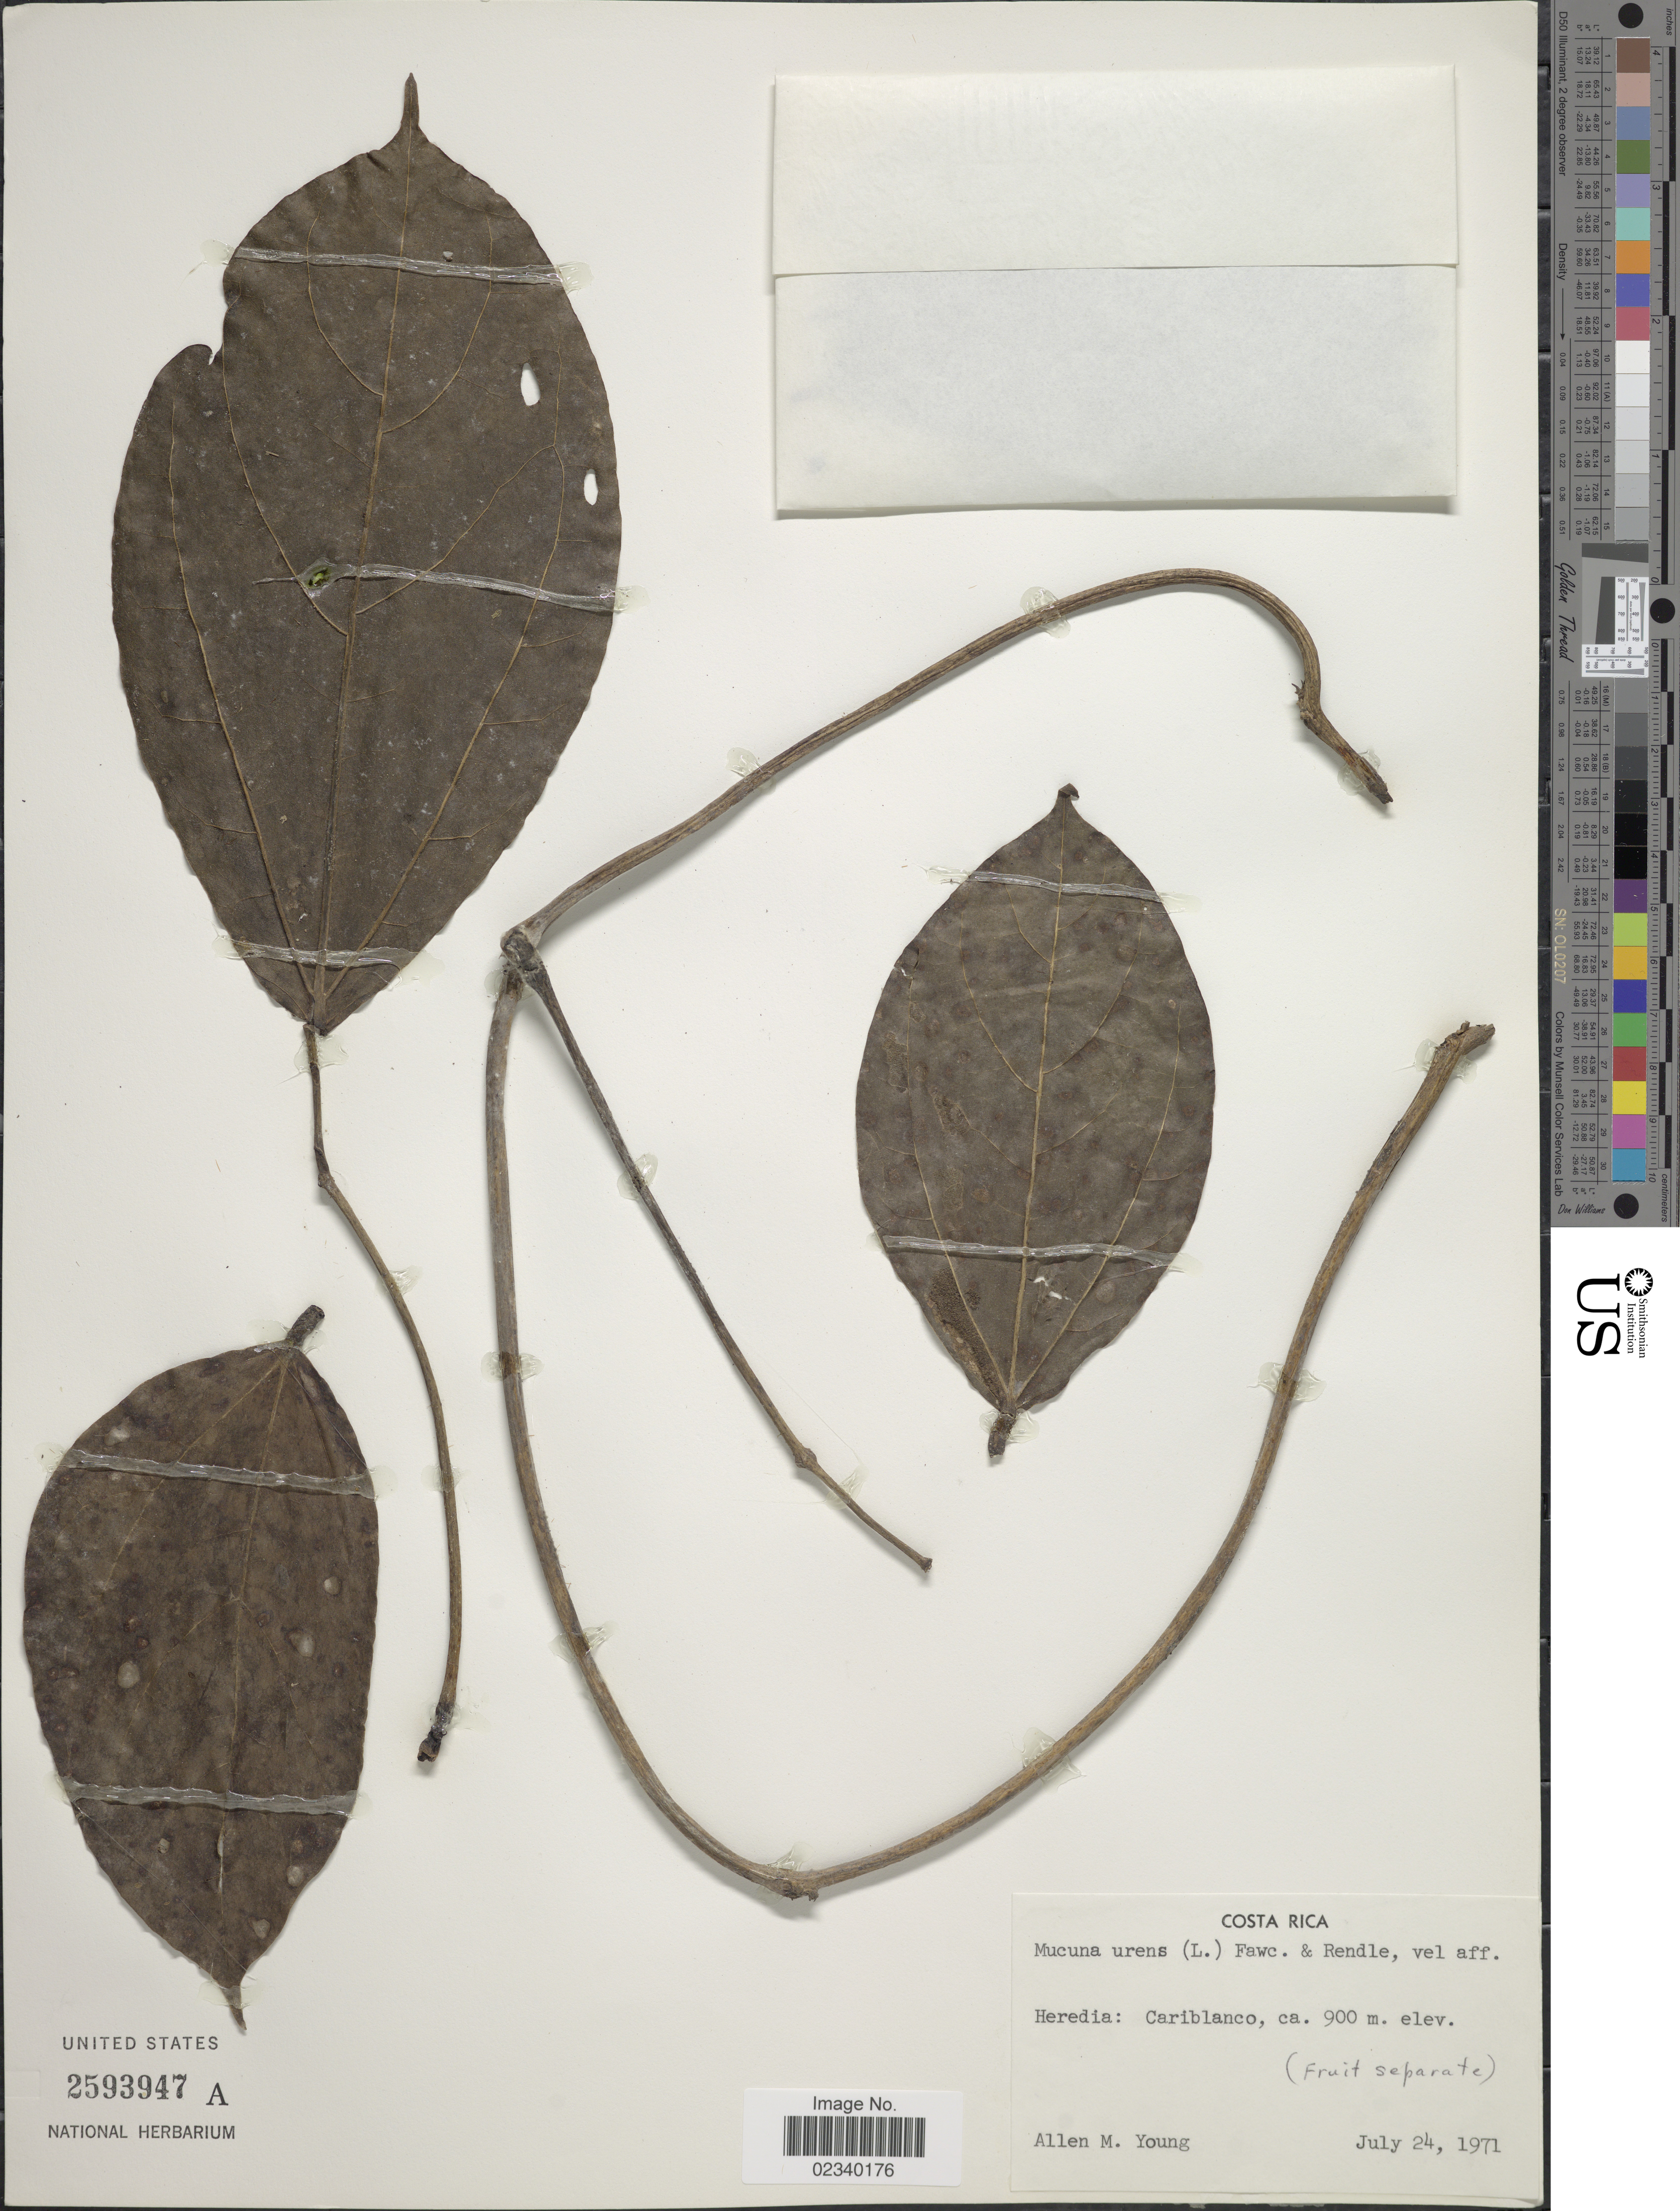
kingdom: Plantae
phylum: Tracheophyta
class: Magnoliopsida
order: Fabales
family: Fabaceae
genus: Mucuna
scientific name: Mucuna urens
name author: (L.) Medik.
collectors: A. Young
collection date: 1971-07-24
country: Costa Rica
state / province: Heredia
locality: Cariblanco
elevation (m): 900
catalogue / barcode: US 2593947A